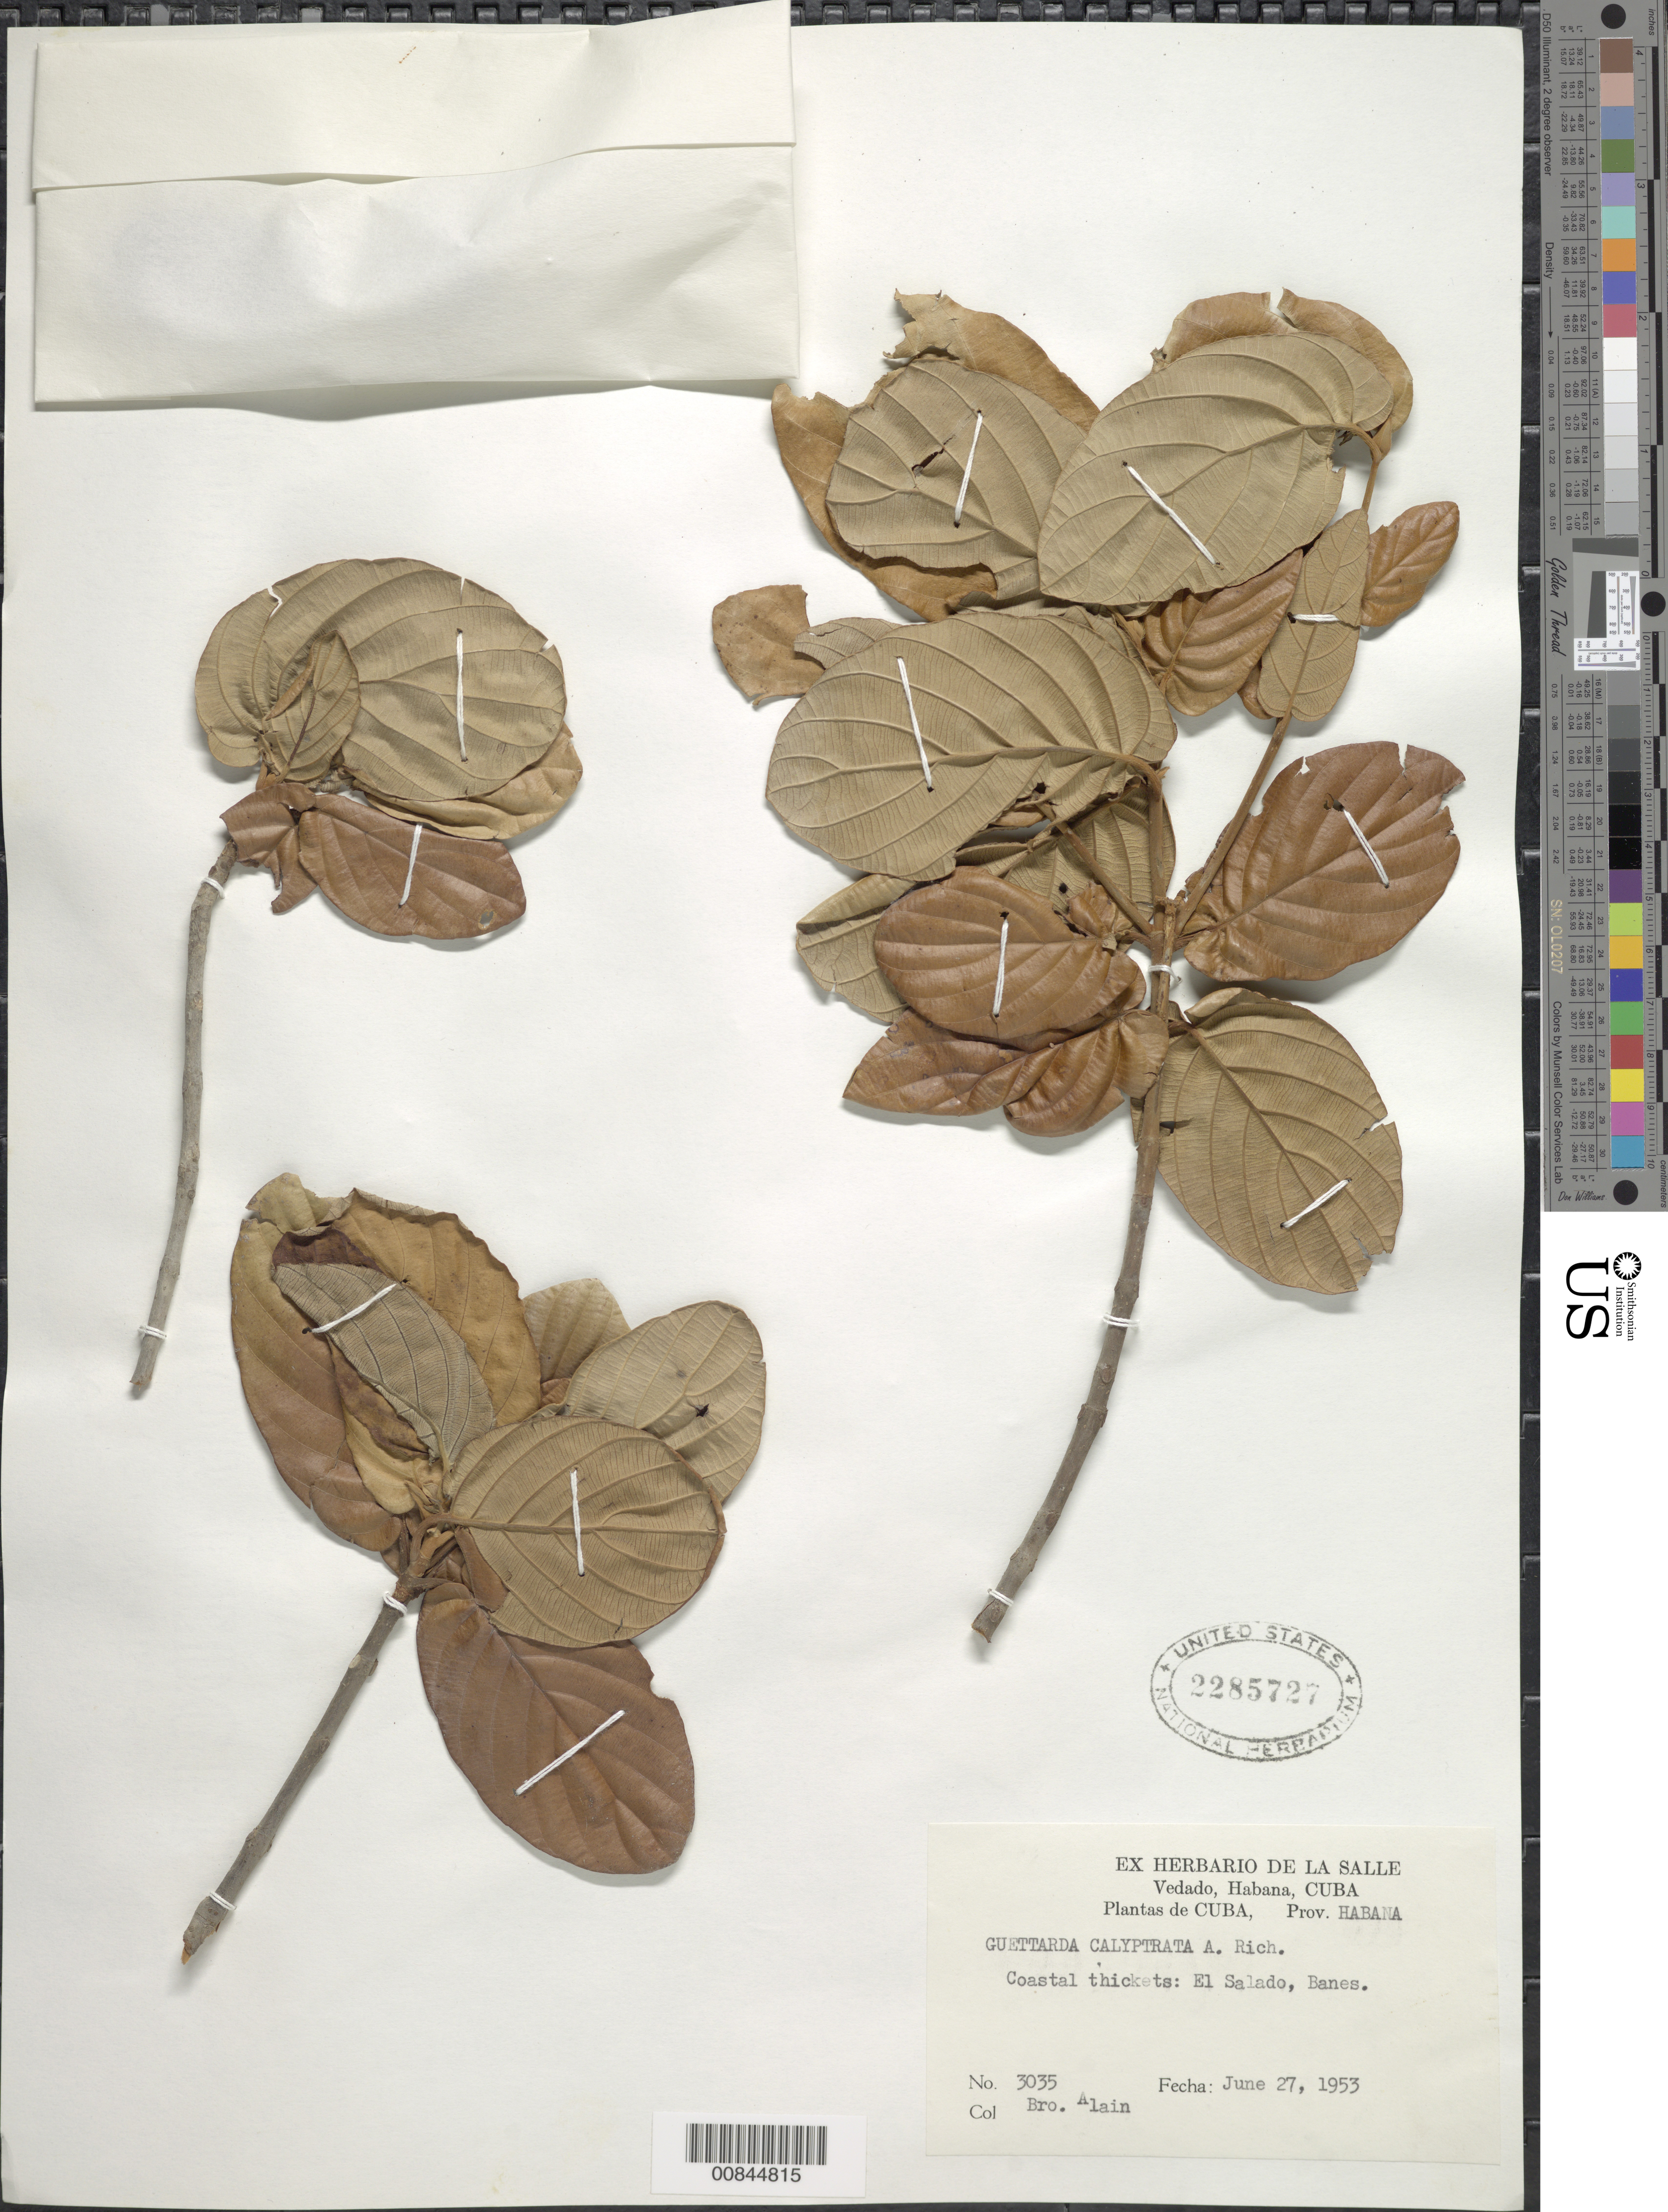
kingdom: Plantae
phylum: Tracheophyta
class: Magnoliopsida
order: Gentianales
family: Rubiaceae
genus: Guettarda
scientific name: Guettarda calyptrata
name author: A. Rich.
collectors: A. H. Liogier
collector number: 3035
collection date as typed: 27 Jun 1953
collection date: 1953-06-27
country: Cuba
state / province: La Habana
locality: El Salado, Banes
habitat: Coastal thickets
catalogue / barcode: US 2285727